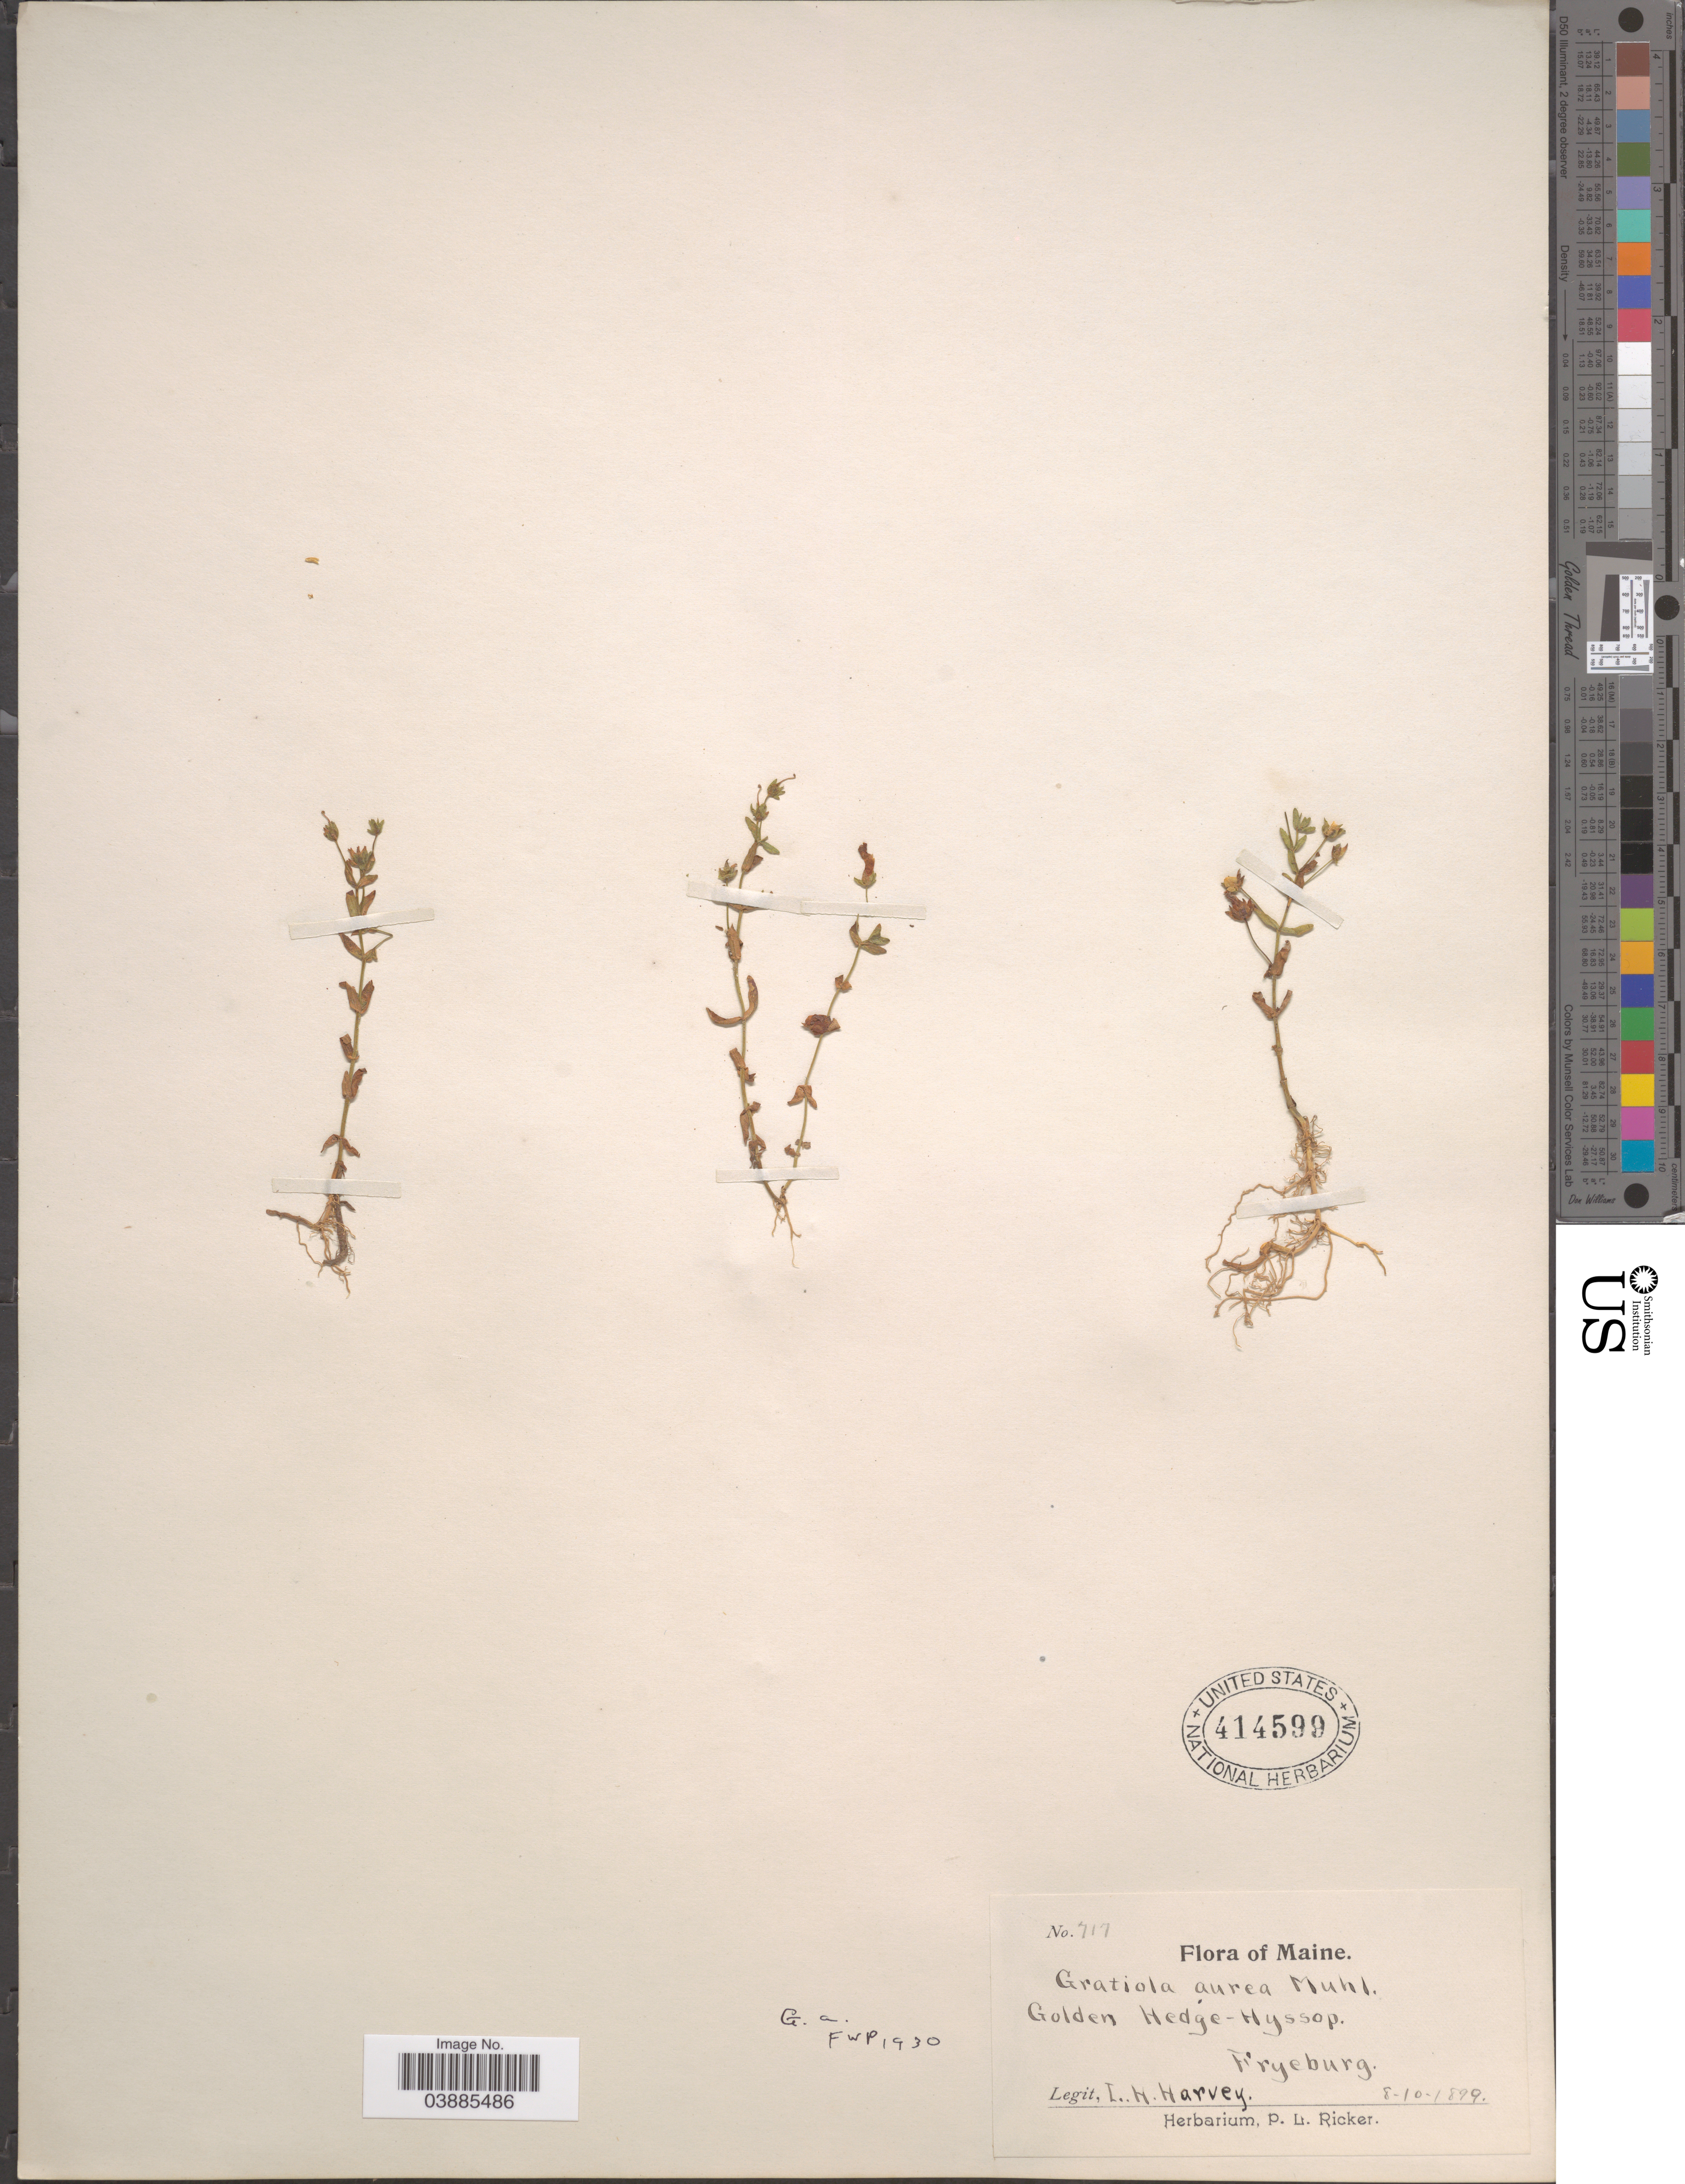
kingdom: Plantae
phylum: Tracheophyta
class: Magnoliopsida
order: Lamiales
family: Plantaginaceae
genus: Gratiola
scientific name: Gratiola aurea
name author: Pursh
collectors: L. H. Harvey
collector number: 717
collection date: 1899-08-10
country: United States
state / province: Maine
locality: Golden Hedge-Hyssop. Fryeburg.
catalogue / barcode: US 414599